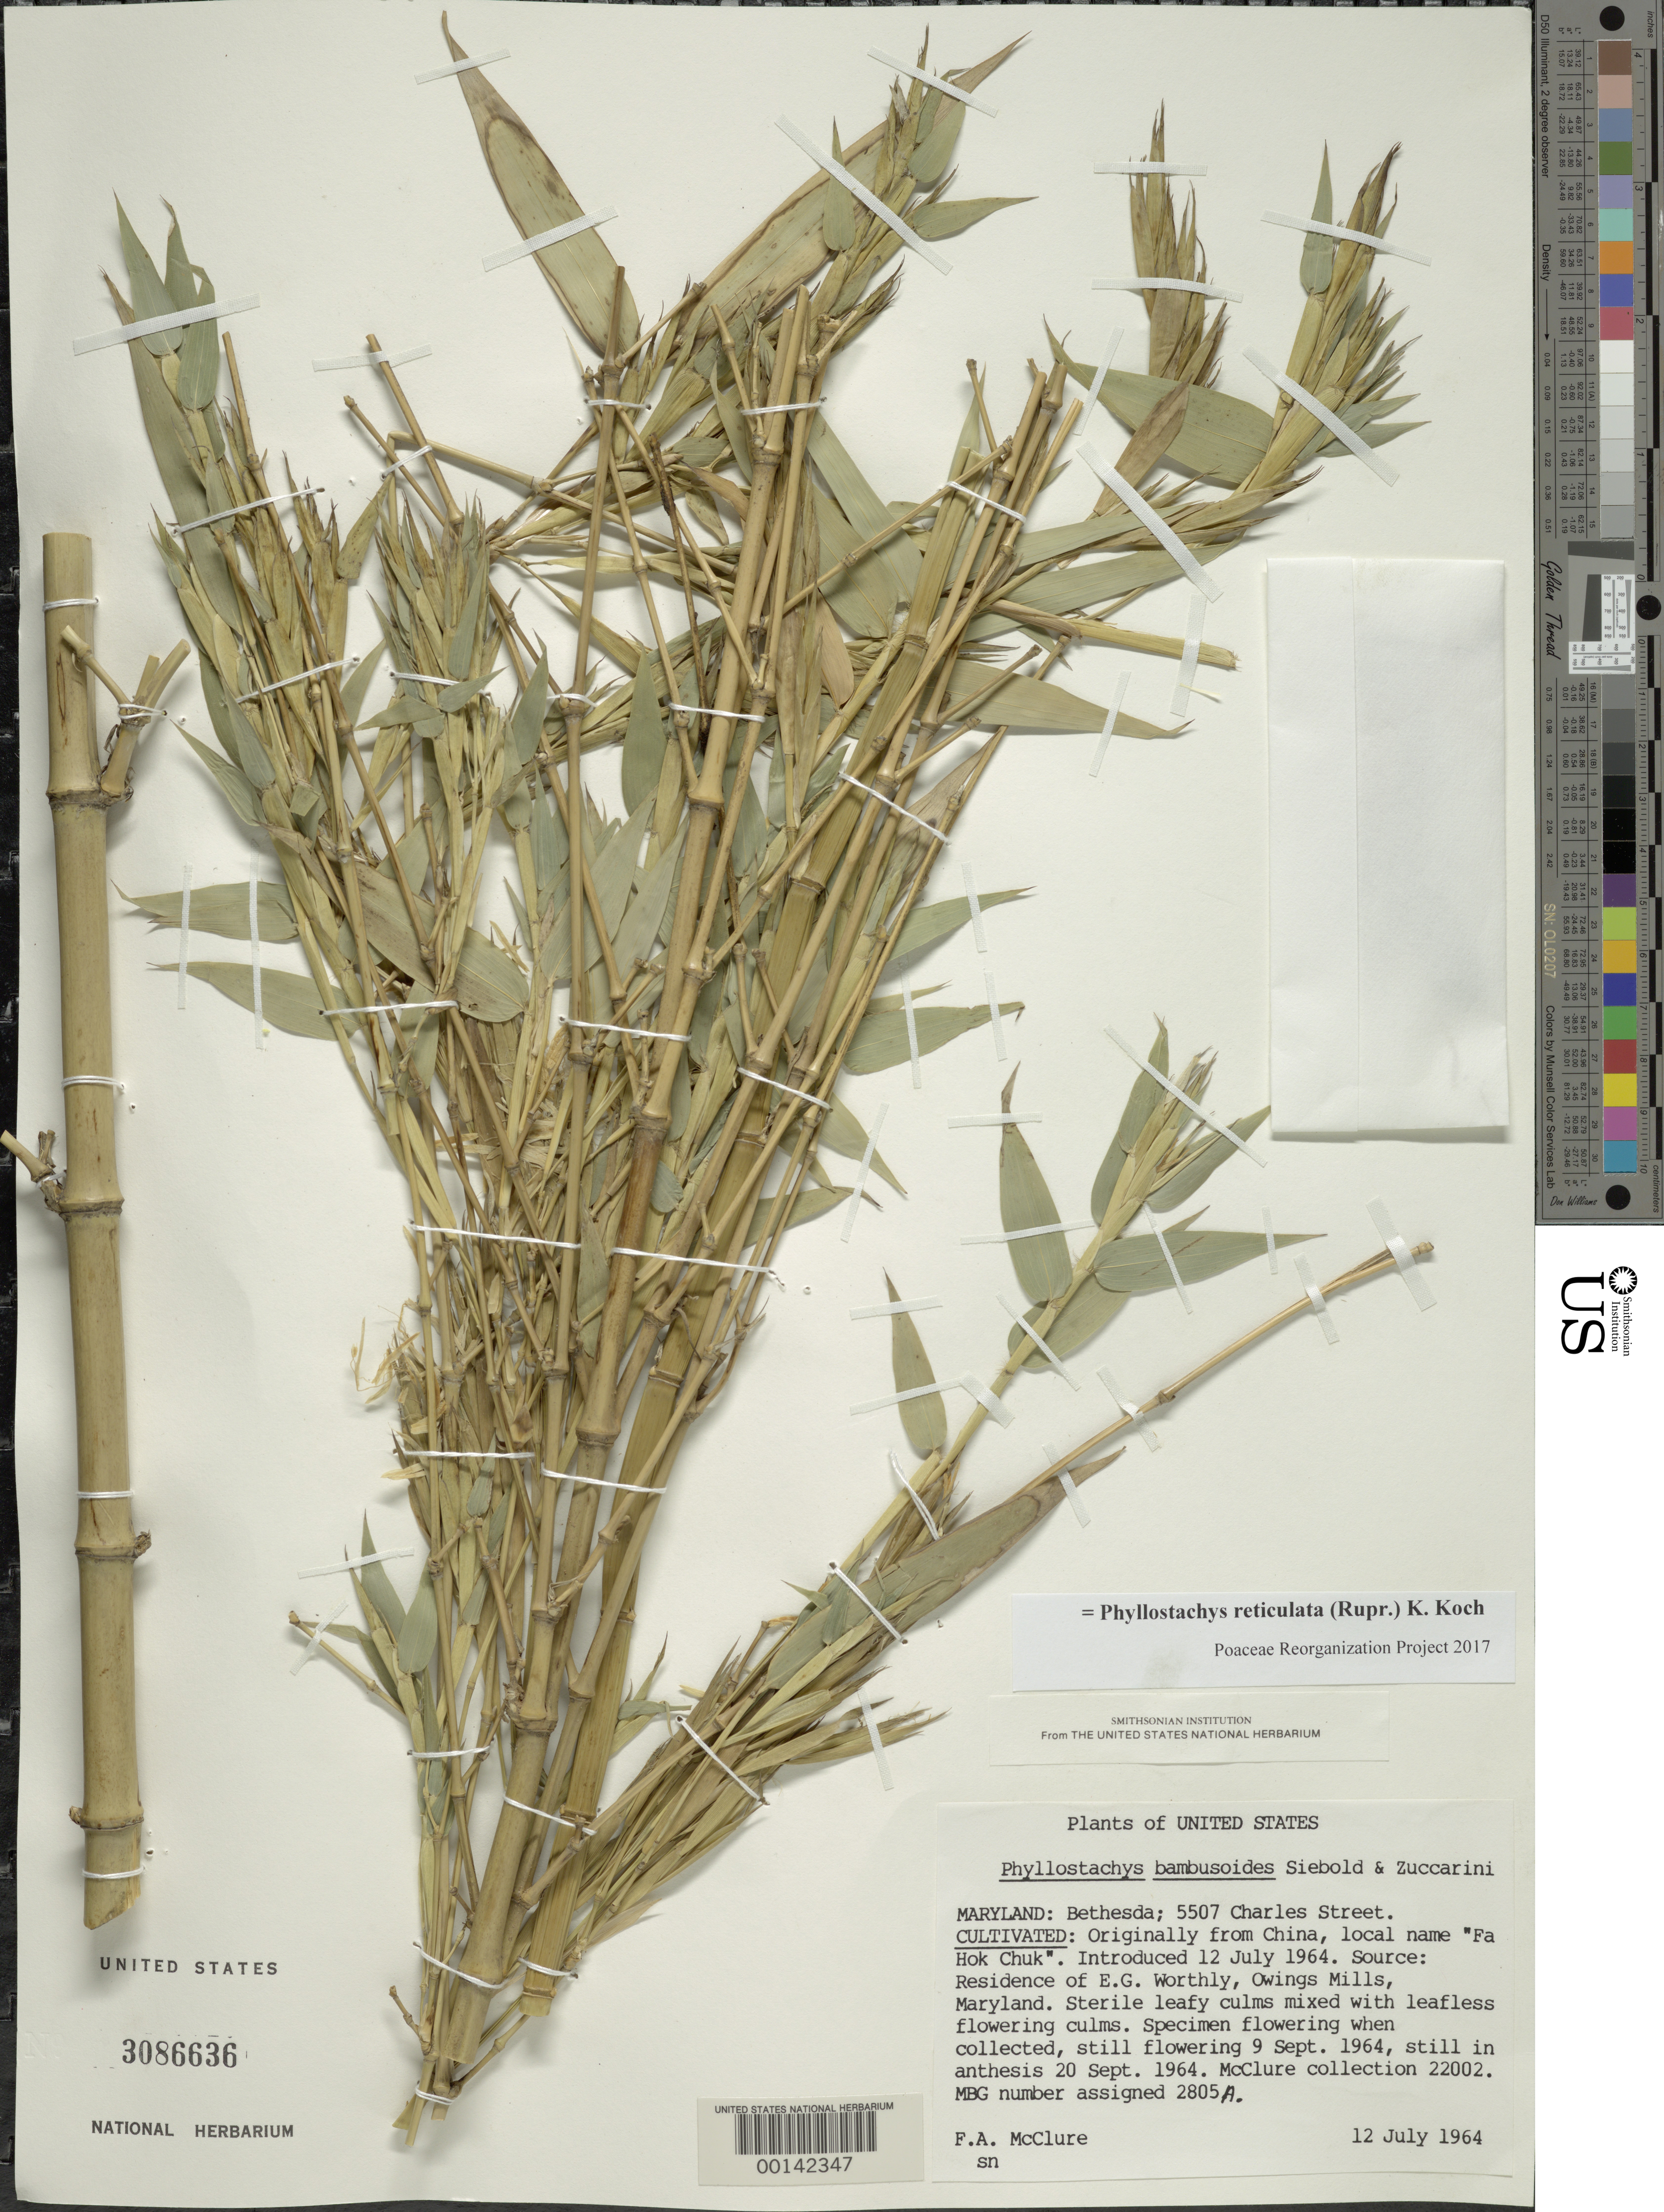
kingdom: Plantae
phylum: Tracheophyta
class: Liliopsida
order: Poales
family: Poaceae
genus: Phyllostachys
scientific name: Phyllostachys reticulata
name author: (Rupr.) K. Koch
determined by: Poaceae Reorganization Project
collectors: F. A. McClure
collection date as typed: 18 May 1966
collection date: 1966-05-18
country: United States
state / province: Maryland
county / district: Montgomery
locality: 5507 Charles Street, Bethesda (McClure's garden)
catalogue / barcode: US 3086636